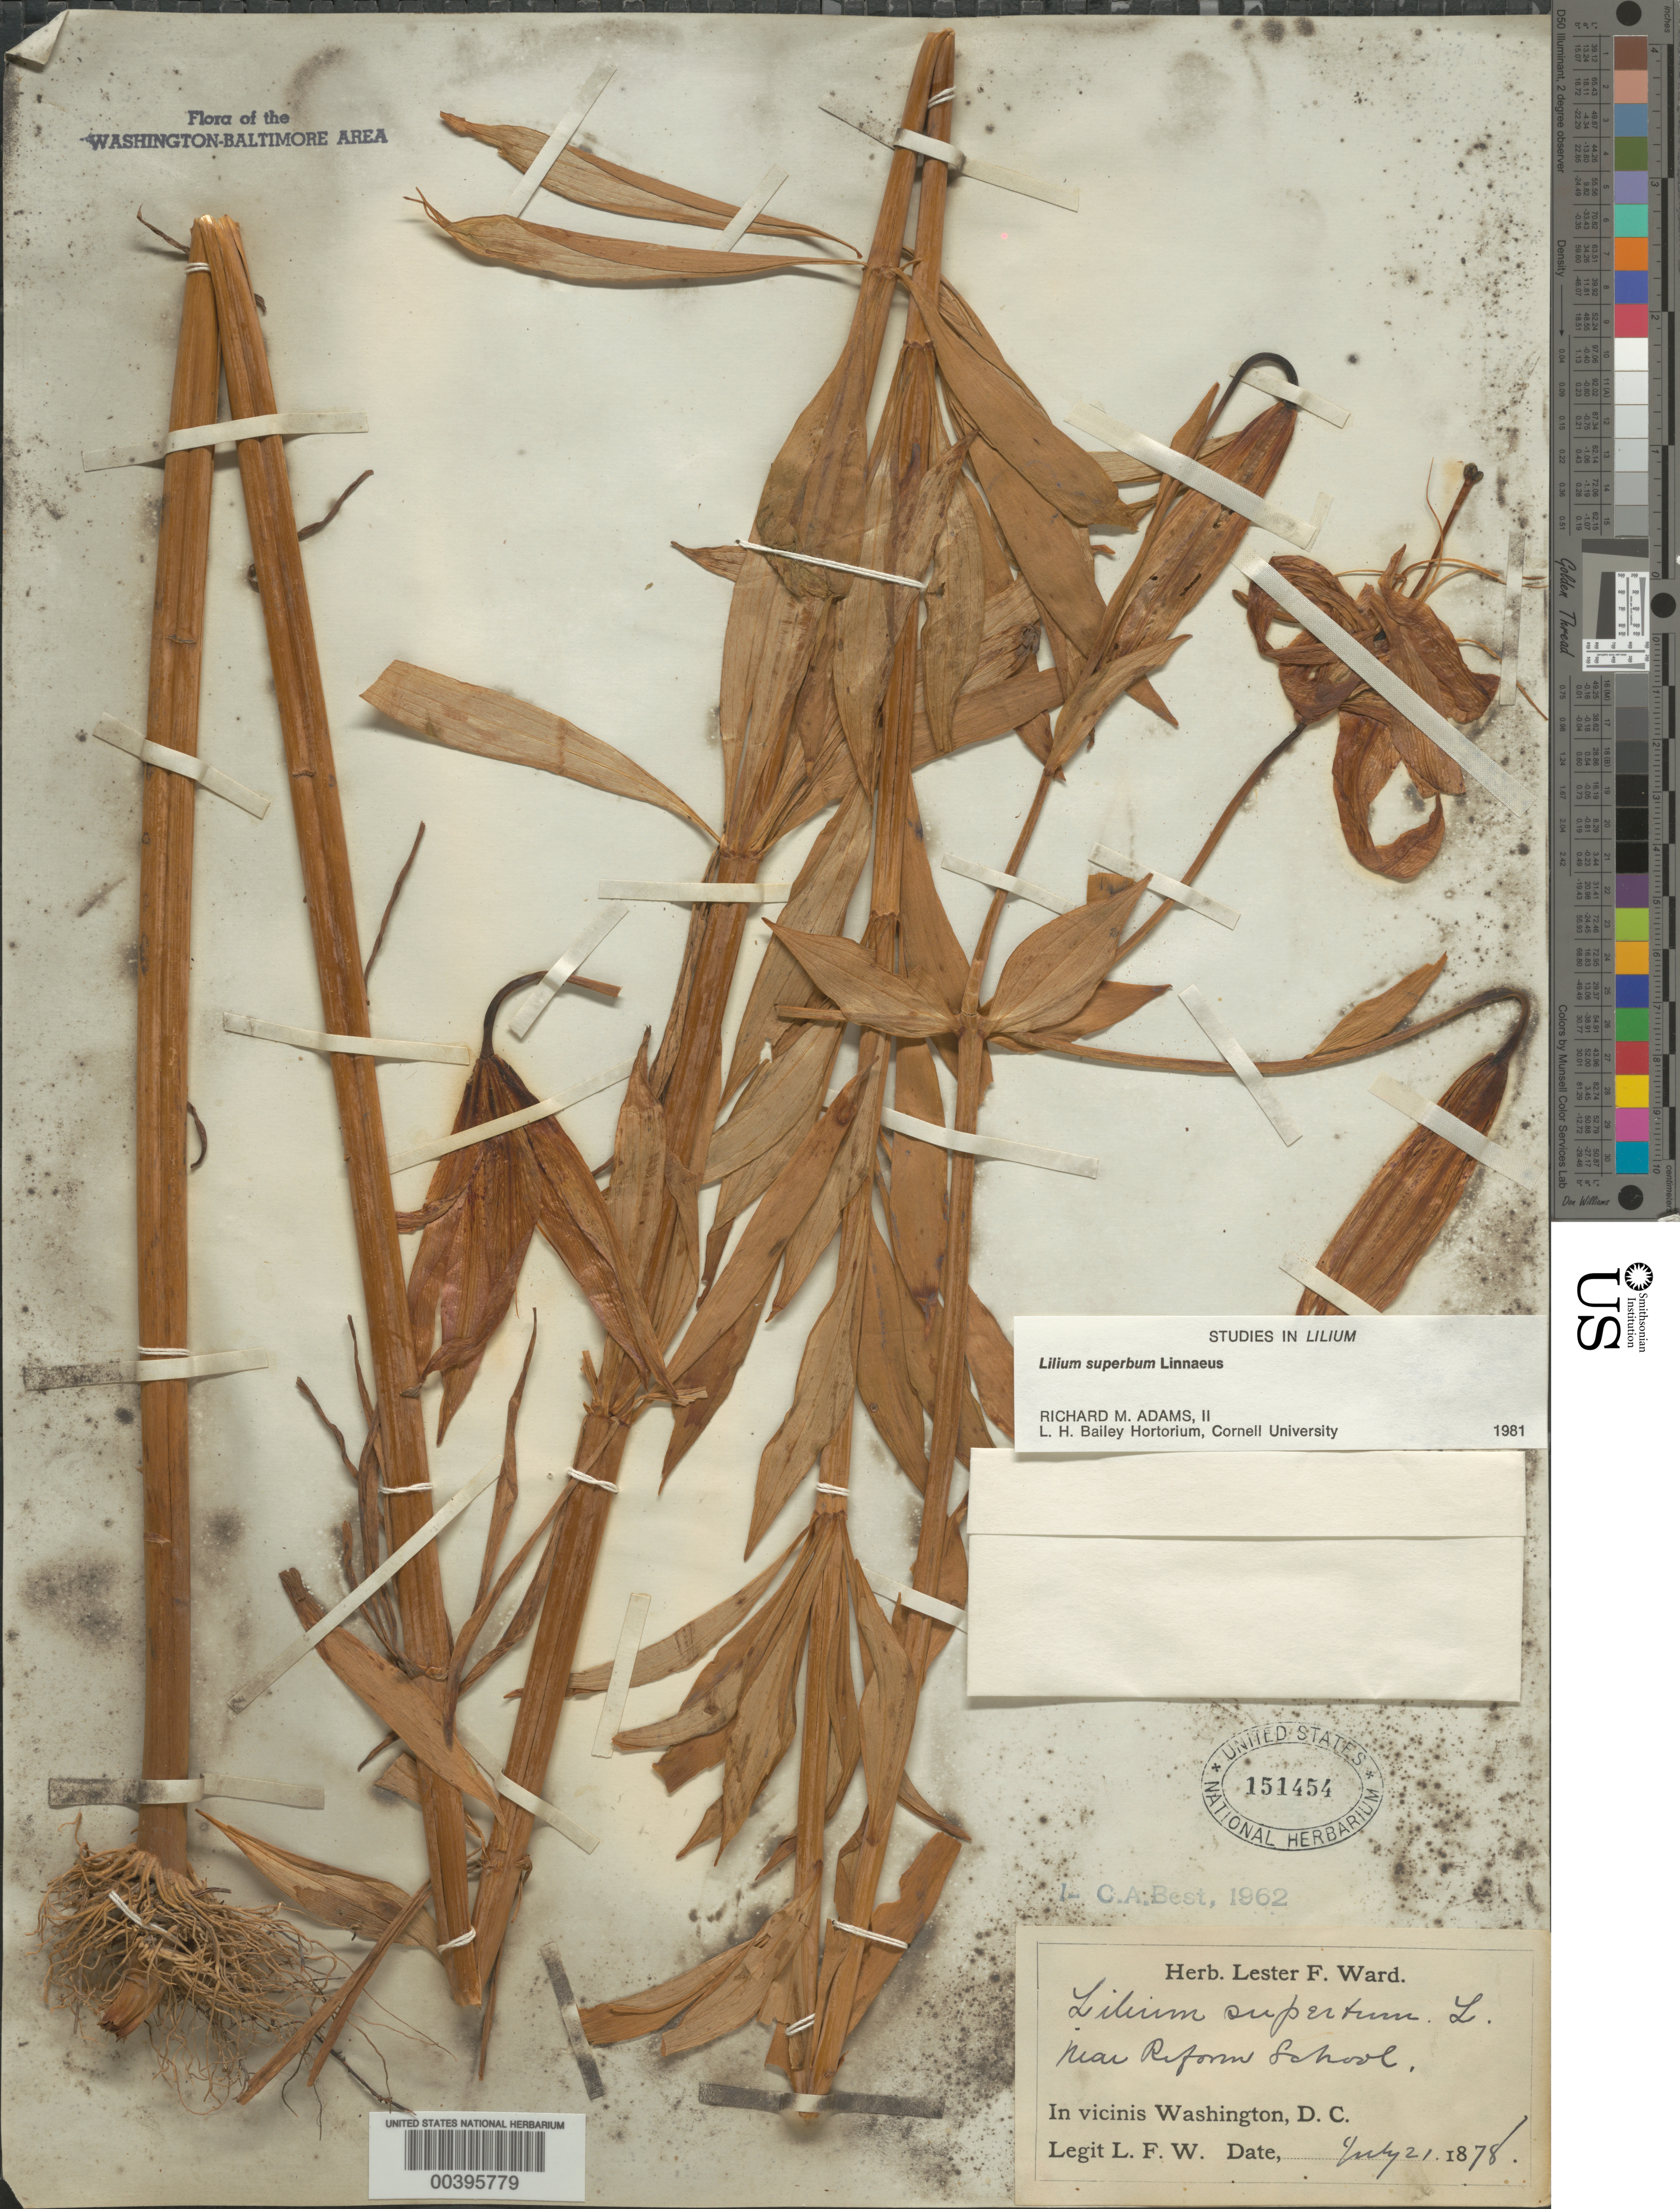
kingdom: Plantae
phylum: Tracheophyta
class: Liliopsida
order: Liliales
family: Liliaceae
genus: Lilium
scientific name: Lilium superbum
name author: L.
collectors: L. F. Ward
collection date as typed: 21 Jul 1878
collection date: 1878-07-21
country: United States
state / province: District of Columbia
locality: Reform School vicinity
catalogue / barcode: US 151454